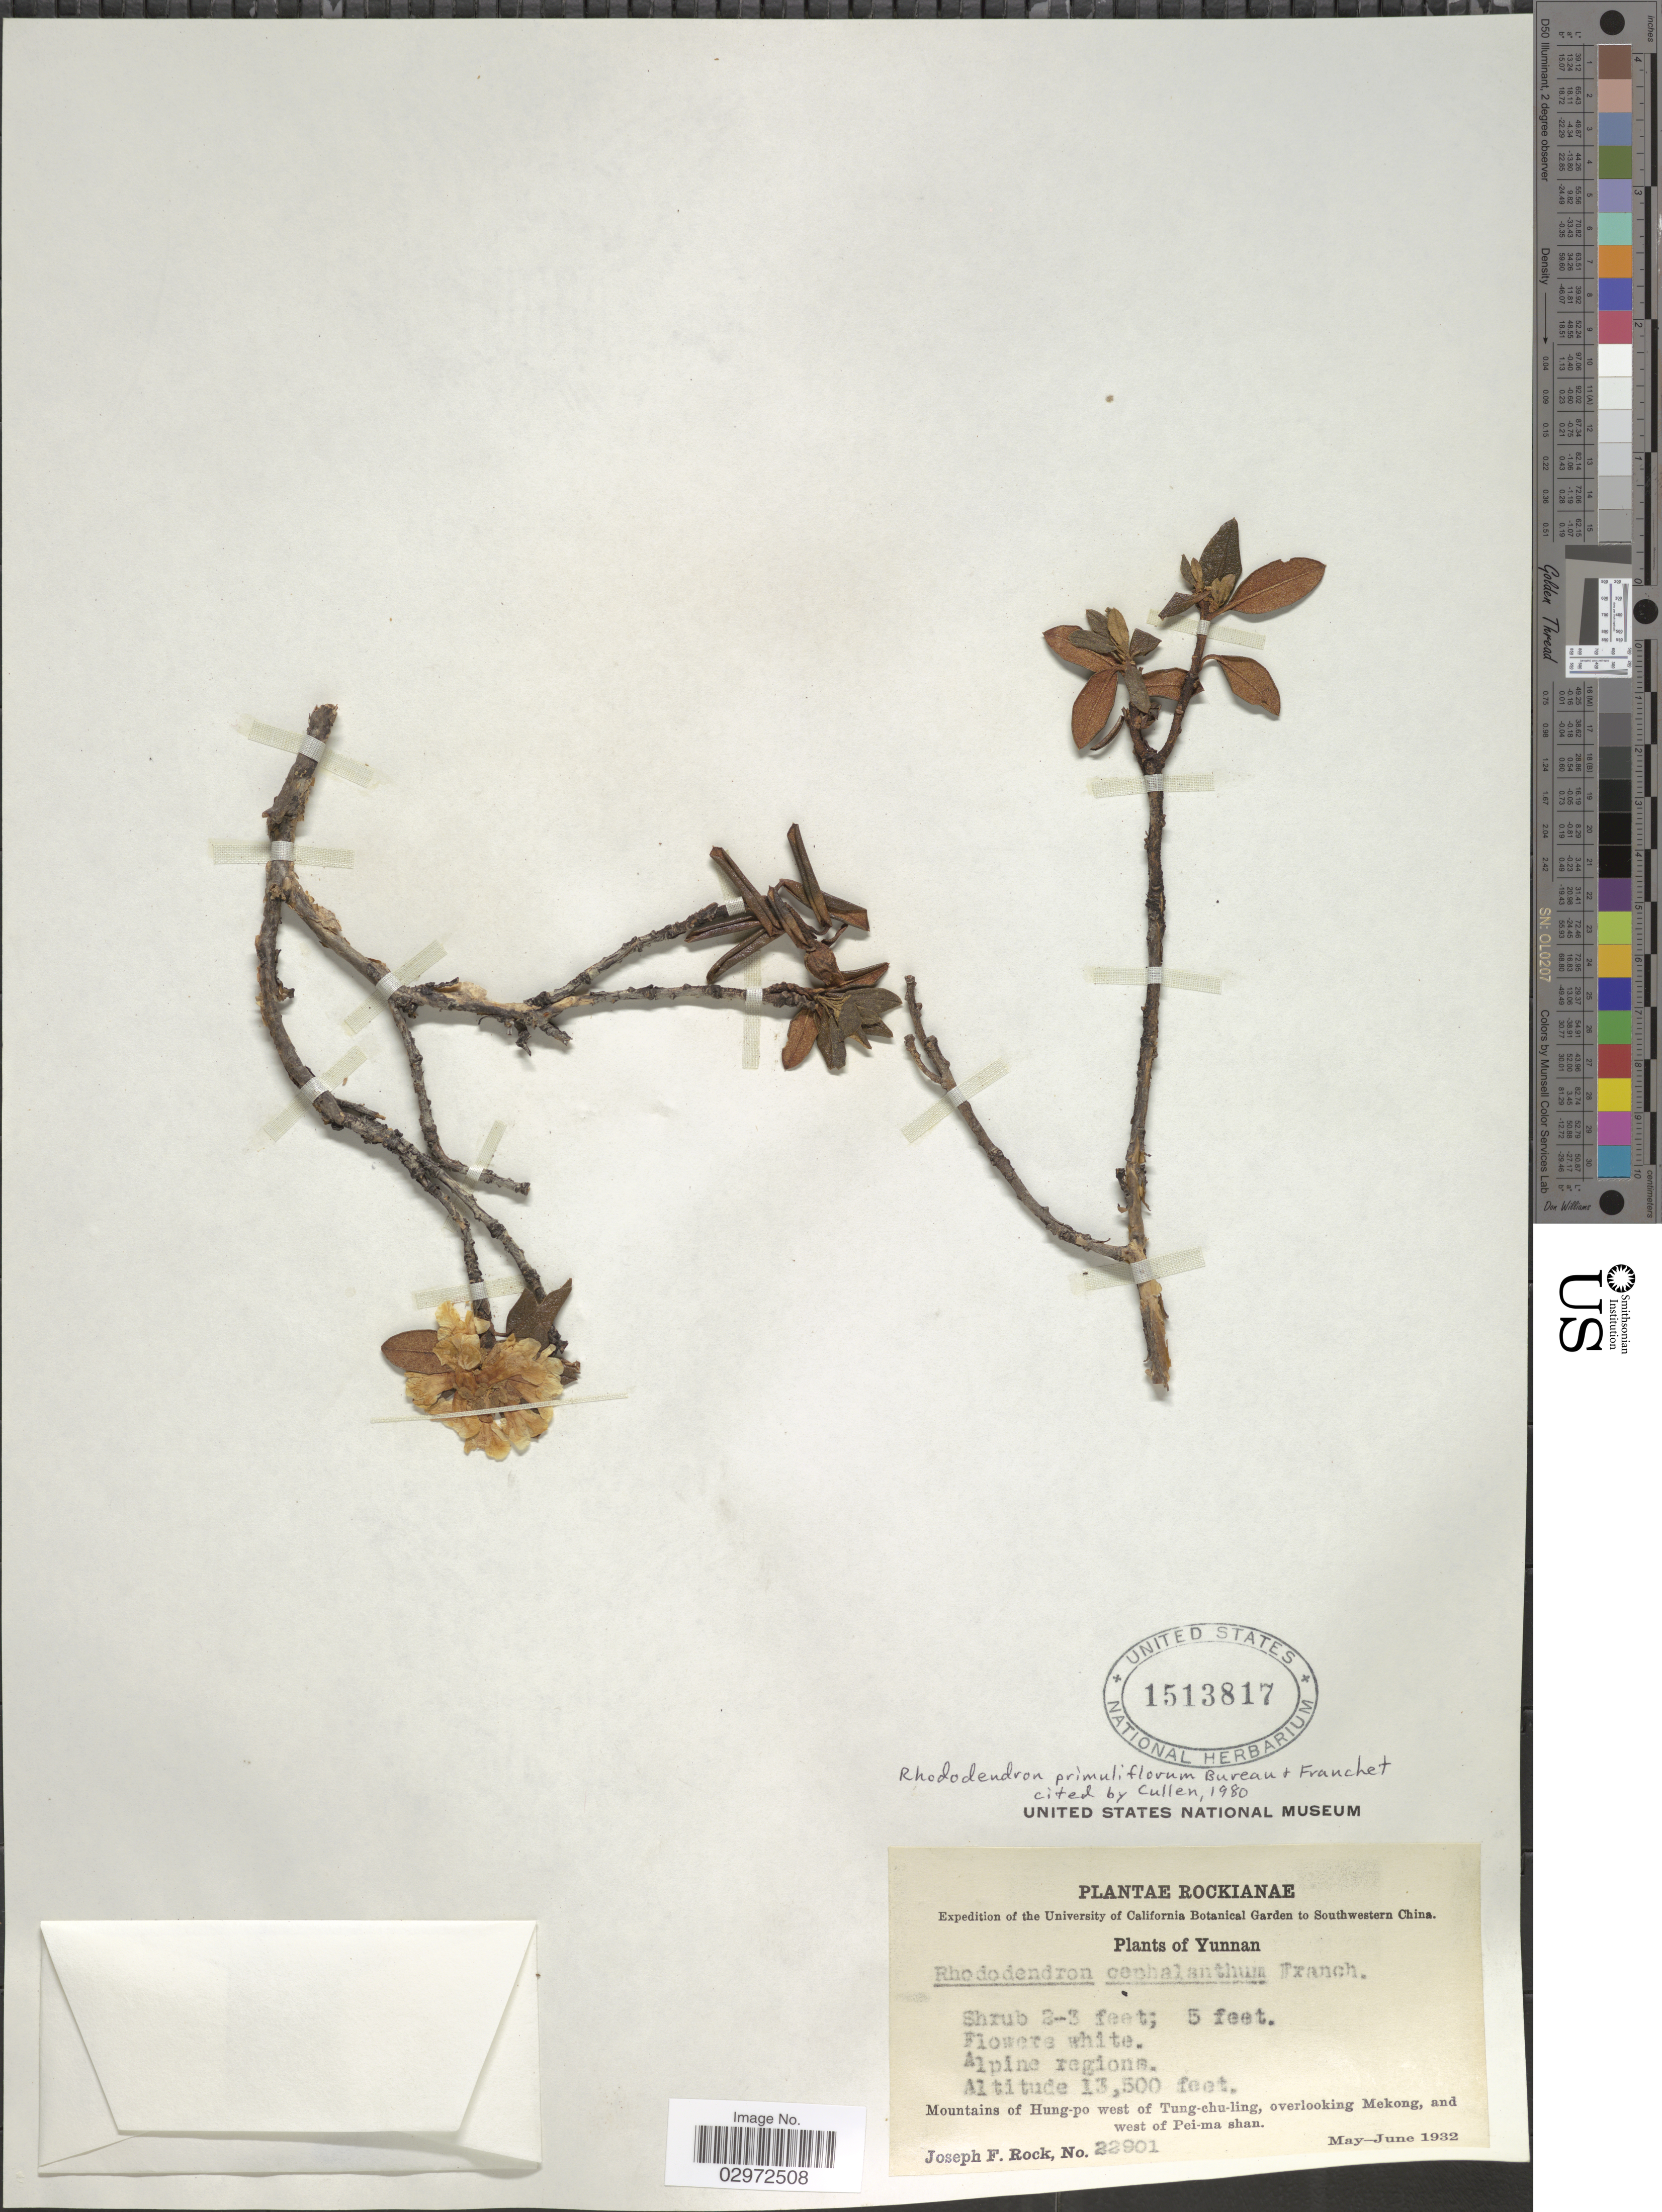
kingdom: Plantae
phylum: Tracheophyta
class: Magnoliopsida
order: Ericales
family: Ericaceae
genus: Rhododendron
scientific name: Rhododendron primuliflorum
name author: É. Bureau & Franch.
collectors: J. F. Rock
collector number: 22901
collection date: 1932-05/1932-06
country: China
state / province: Yunnan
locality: Mountains of Hung-po west of Tung-chu-ling, overlooking Mekong, and west of Pei-ma shan. Southwestern China. Alpine regions.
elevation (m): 4115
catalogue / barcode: US 1513817